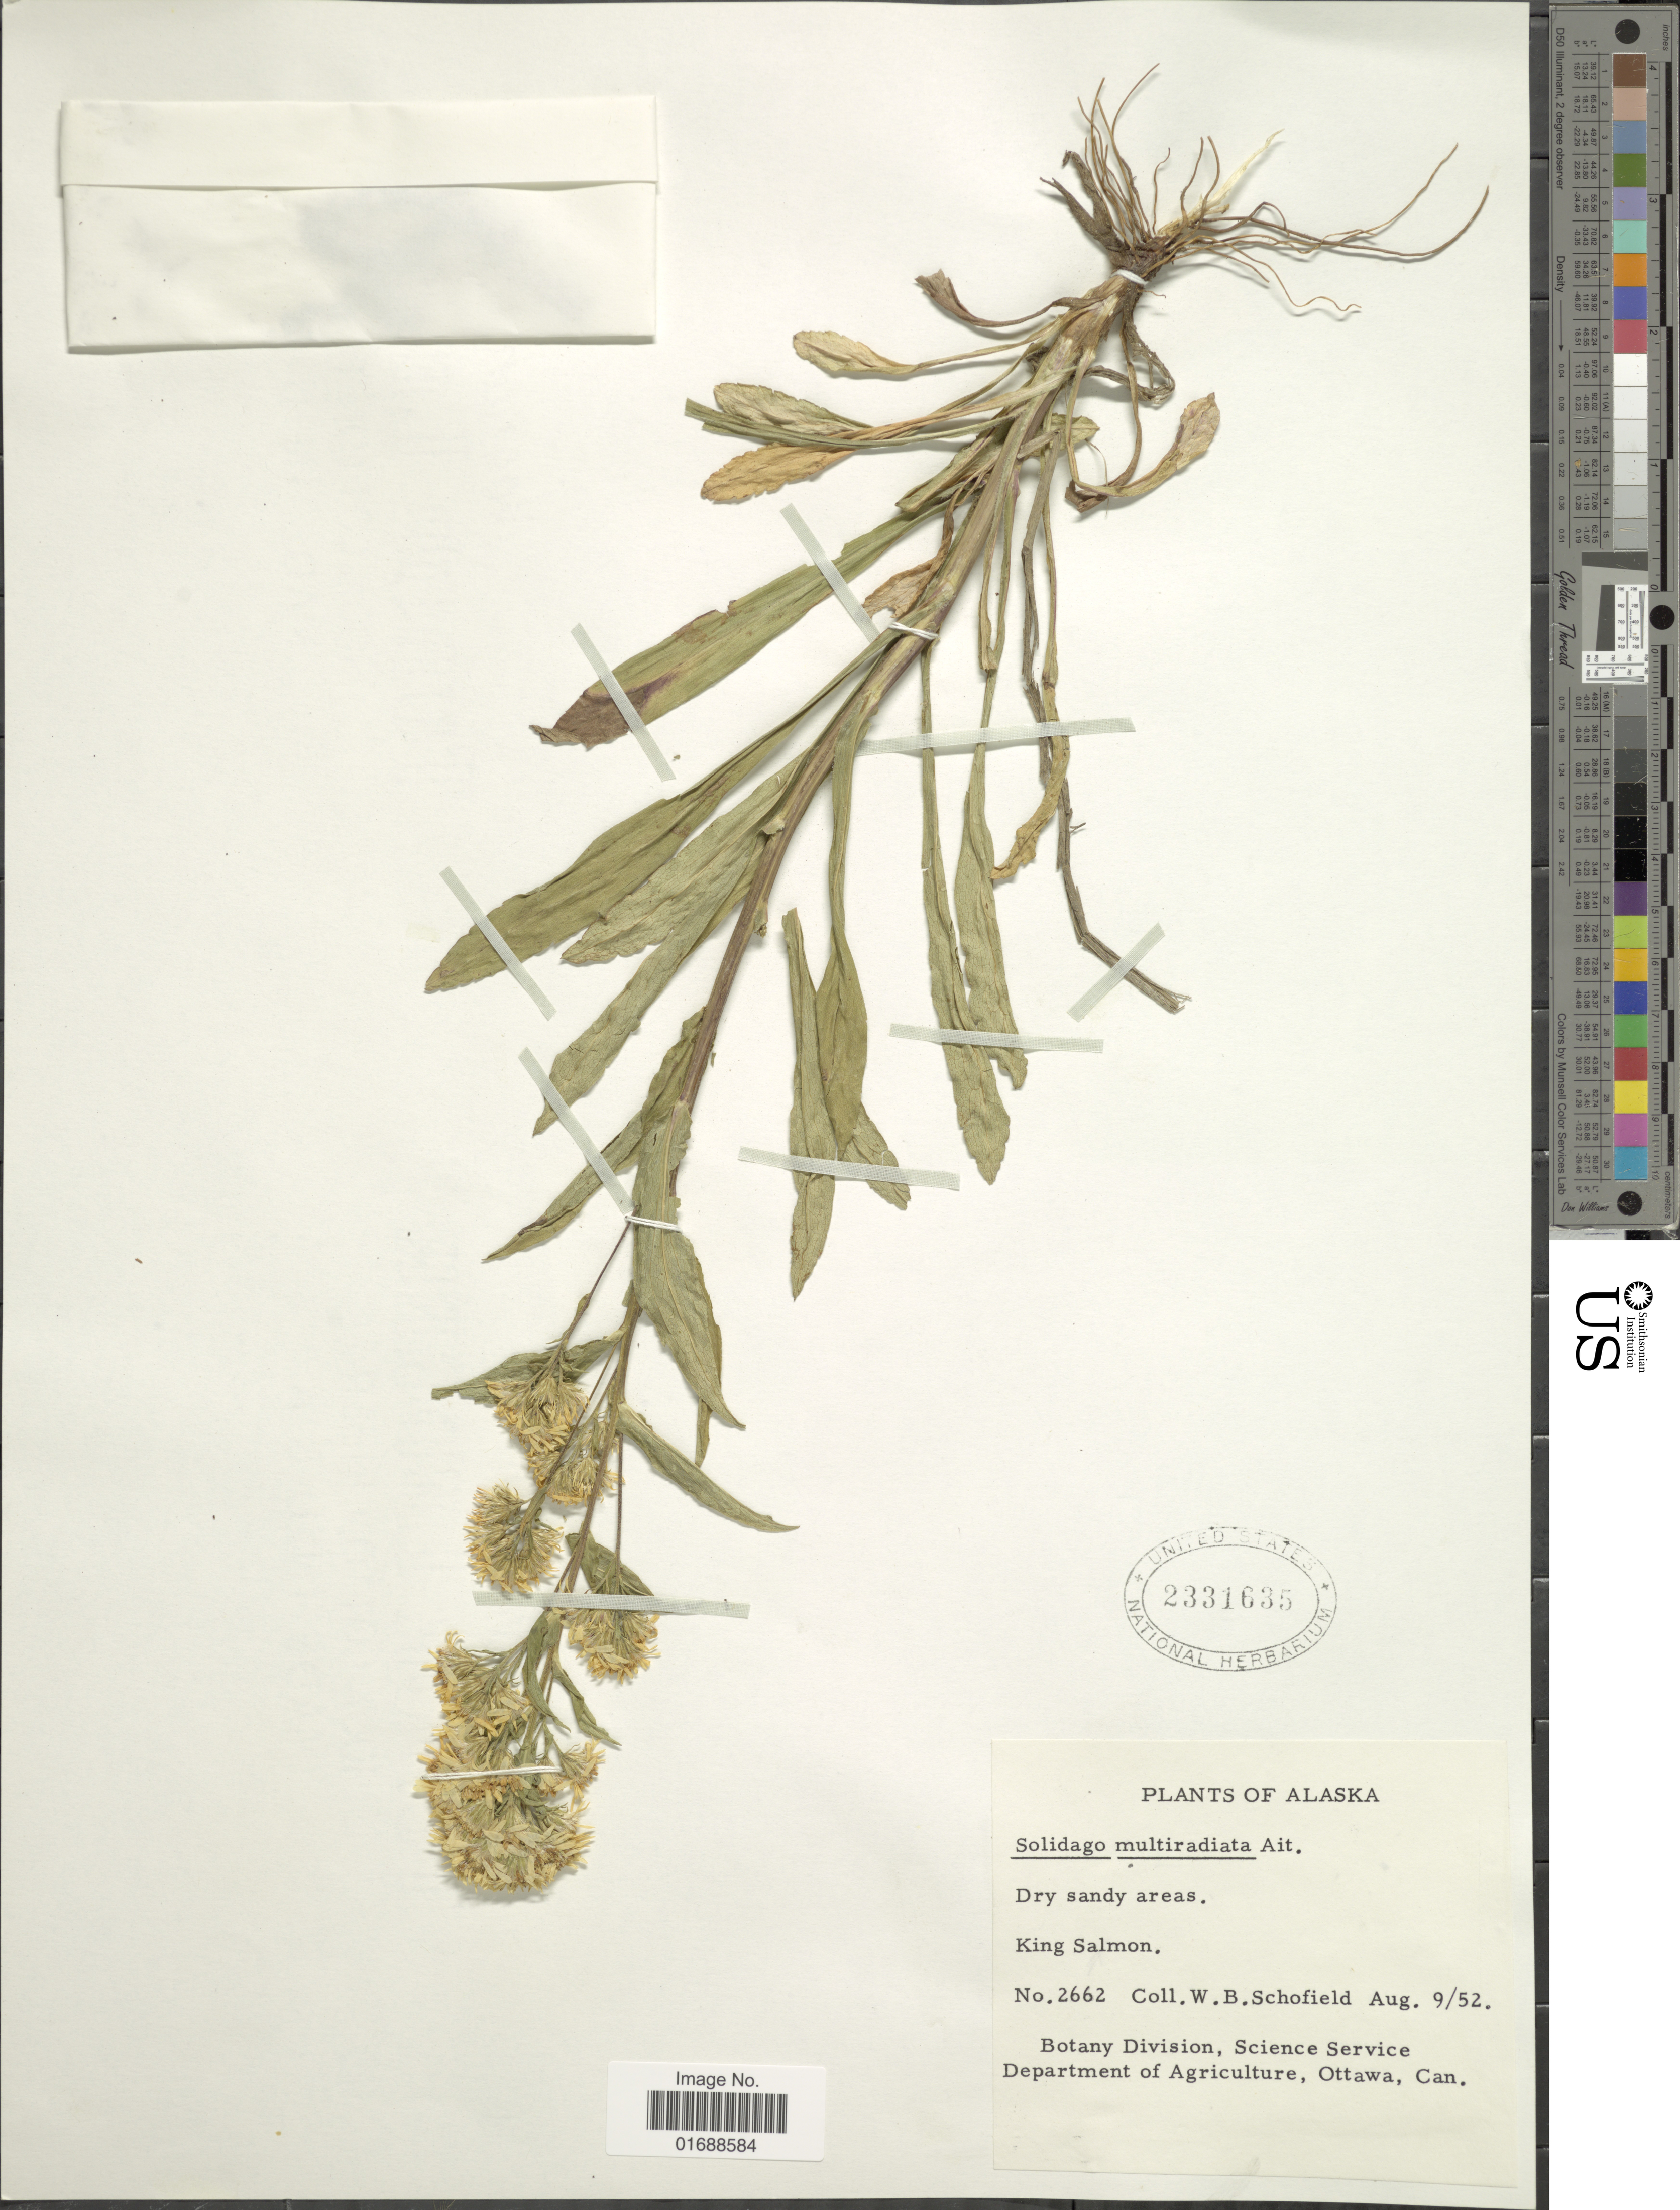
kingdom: Plantae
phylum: Tracheophyta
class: Magnoliopsida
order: Asterales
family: Asteraceae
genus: Solidago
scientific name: Solidago multiradiata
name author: Aiton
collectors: W. Schofield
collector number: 2662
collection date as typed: Transcribed d/m/y: 9/8/52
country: United States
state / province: Alaska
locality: King Salmon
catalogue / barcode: US 2331635